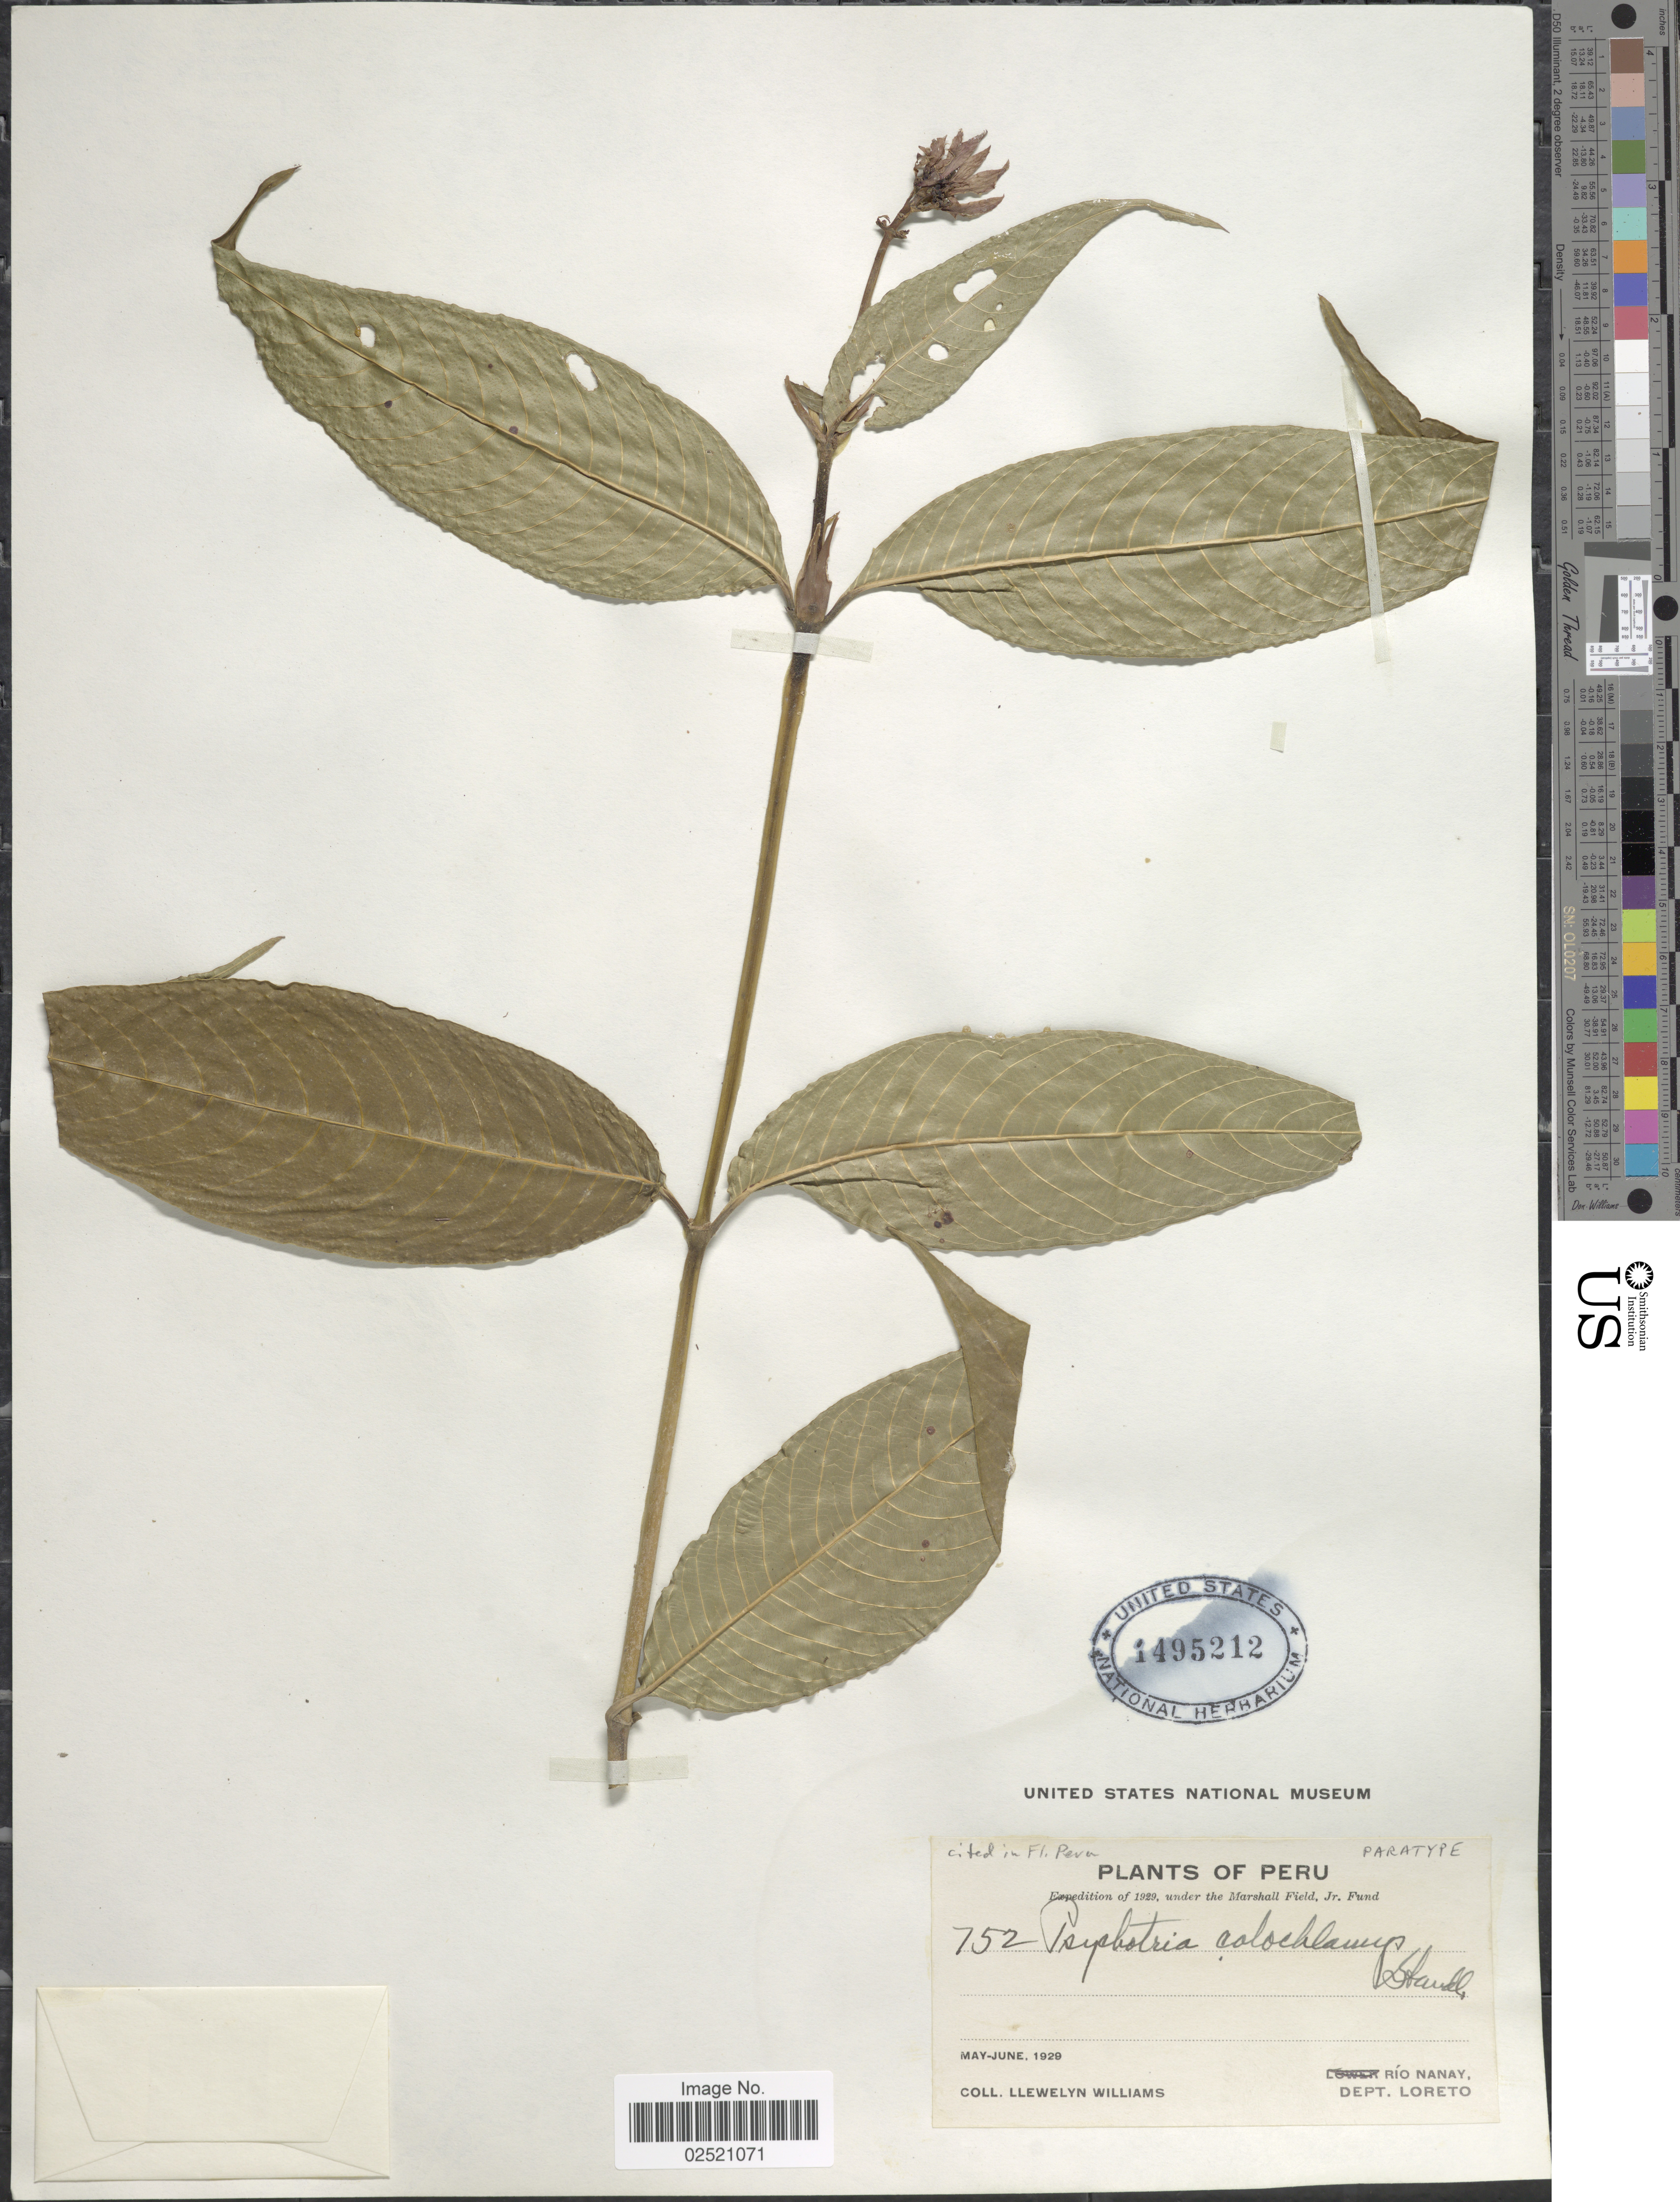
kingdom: Plantae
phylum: Tracheophyta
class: Magnoliopsida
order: Gentianales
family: Rubiaceae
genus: Psychotria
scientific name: Psychotria calochlamys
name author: Standl.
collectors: Ll. Williams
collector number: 752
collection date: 1929-05/1929-06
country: Peru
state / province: Loreto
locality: Rio Nanay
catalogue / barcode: US 1495212